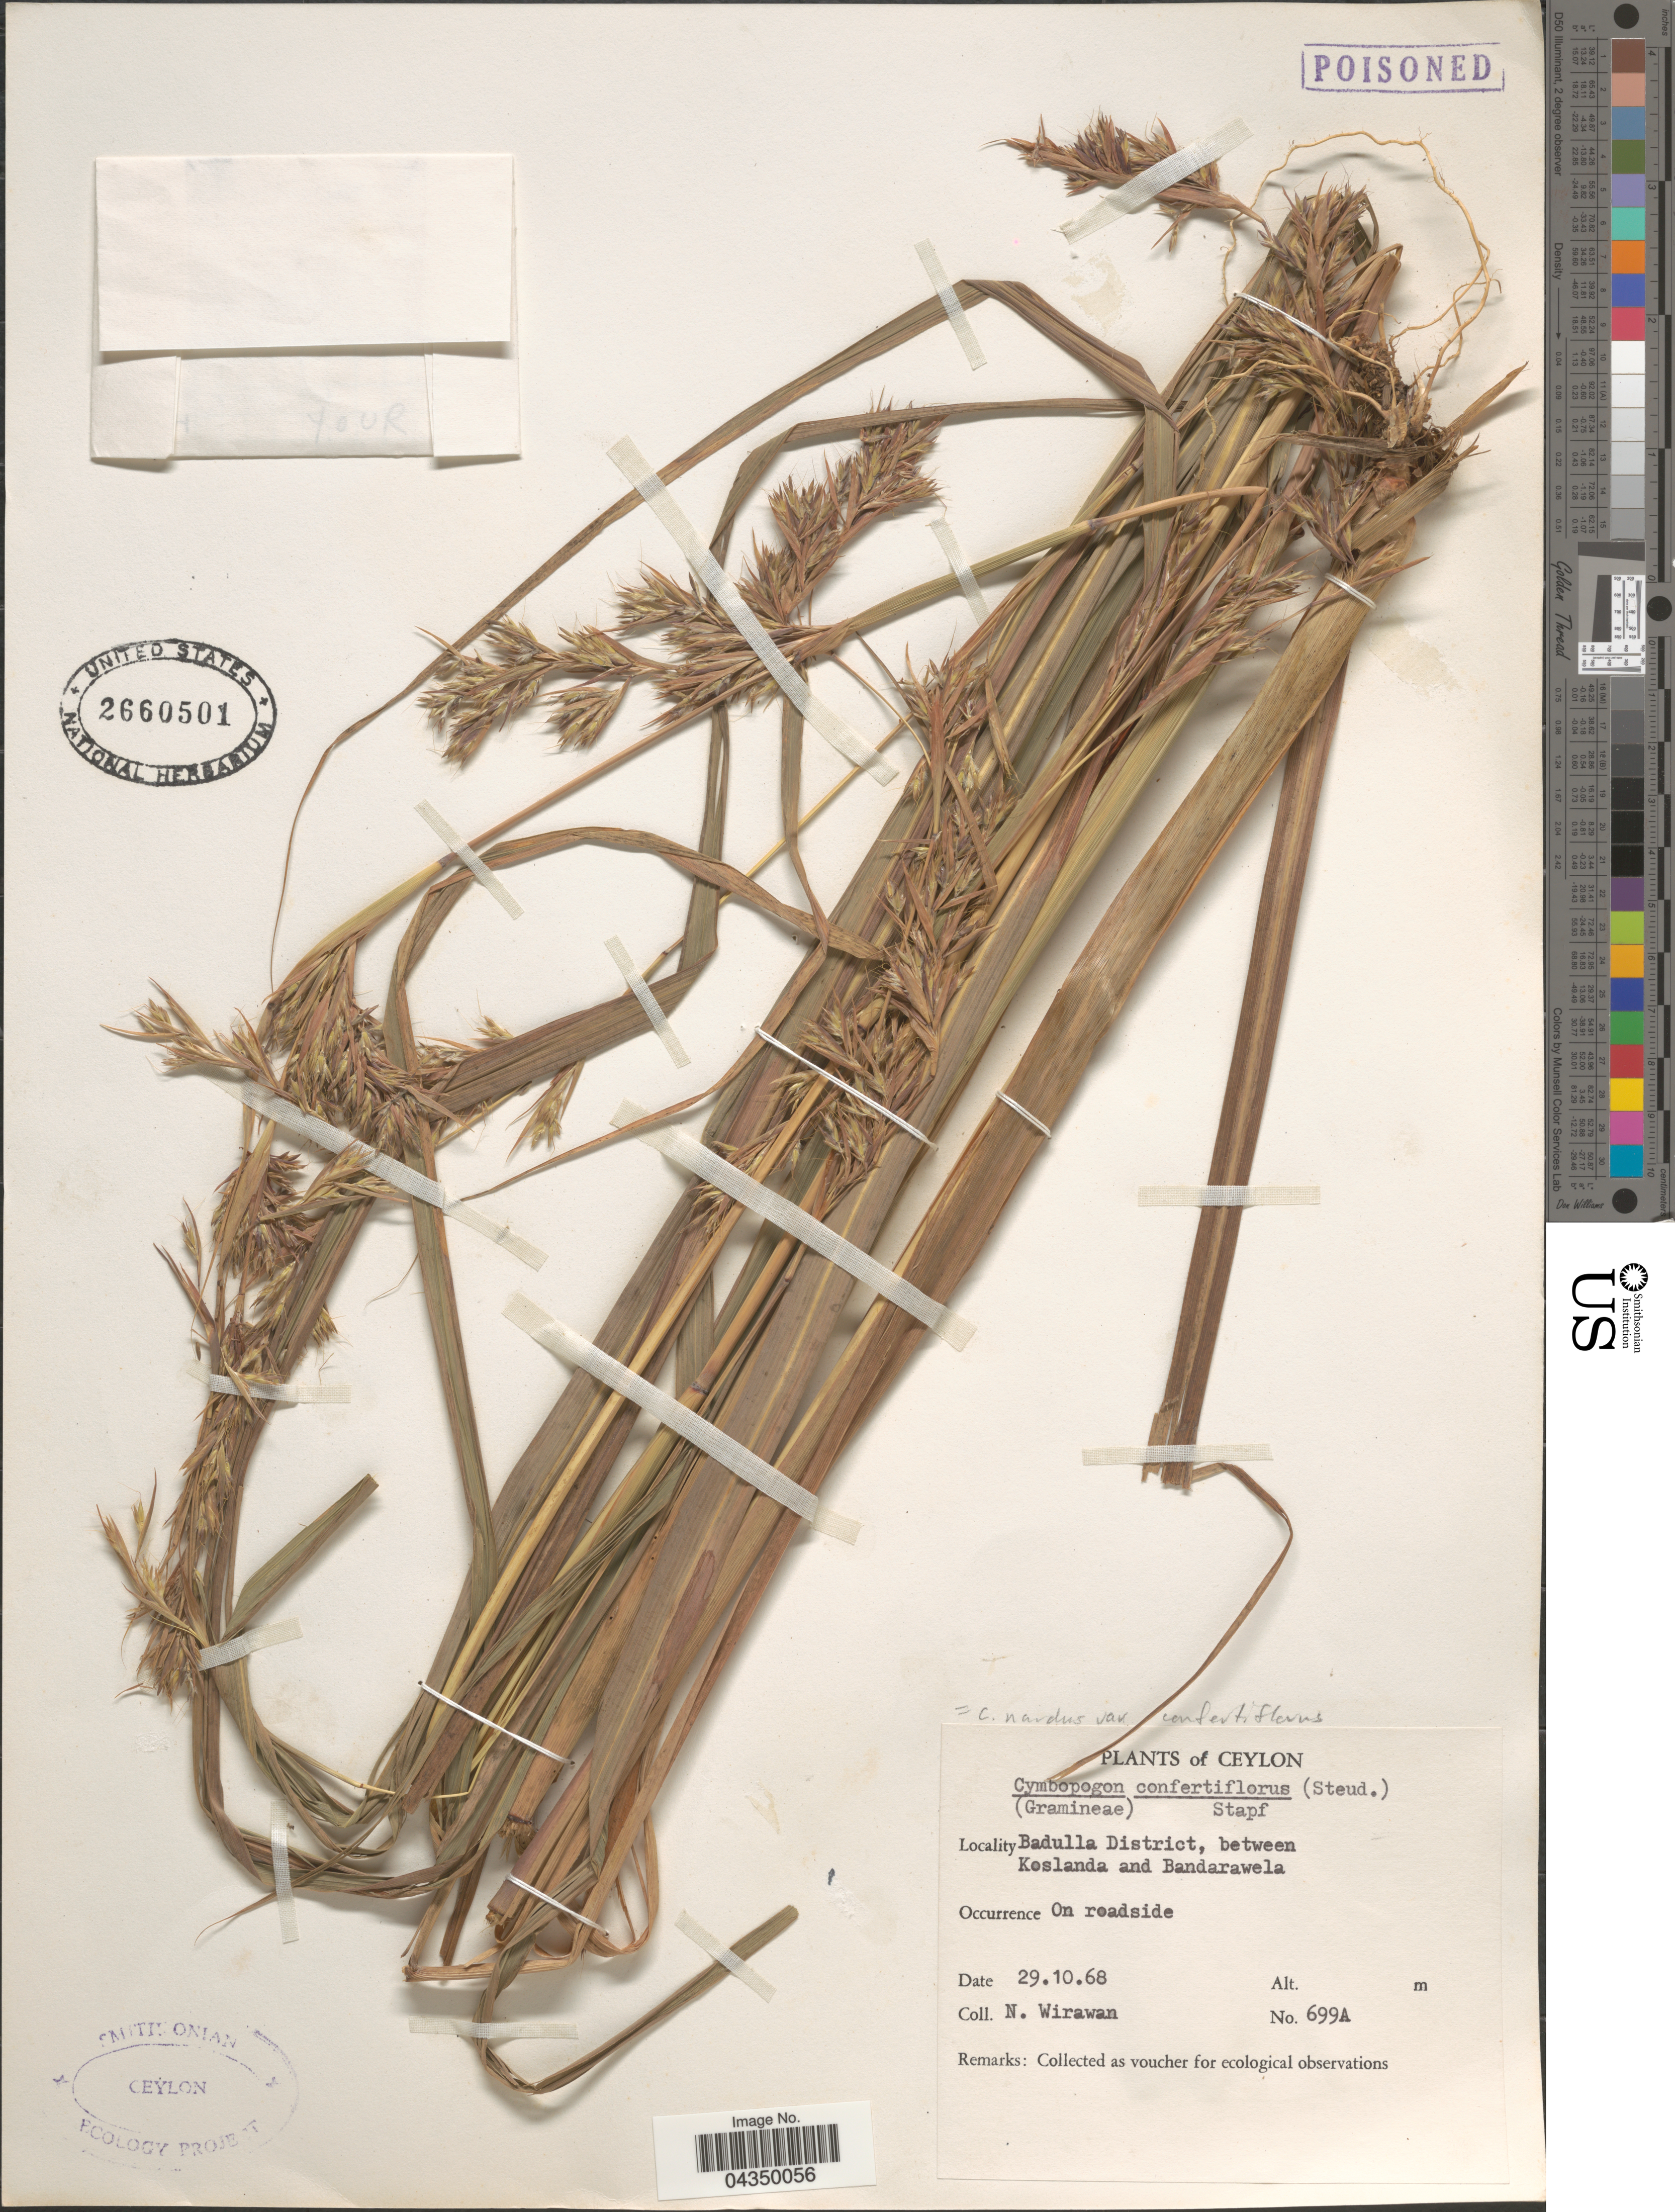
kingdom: Plantae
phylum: Tracheophyta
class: Liliopsida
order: Poales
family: Poaceae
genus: Cymbopogon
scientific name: Cymbopogon nardus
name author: (L.) Rendle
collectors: N. Wirawan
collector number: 699A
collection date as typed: Transcribed d/m/y: 29/10/68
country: Sri Lanka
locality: Ceylon. Badulla District, between Koslanda and Bandarawela. On roadside.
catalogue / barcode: US 2660501